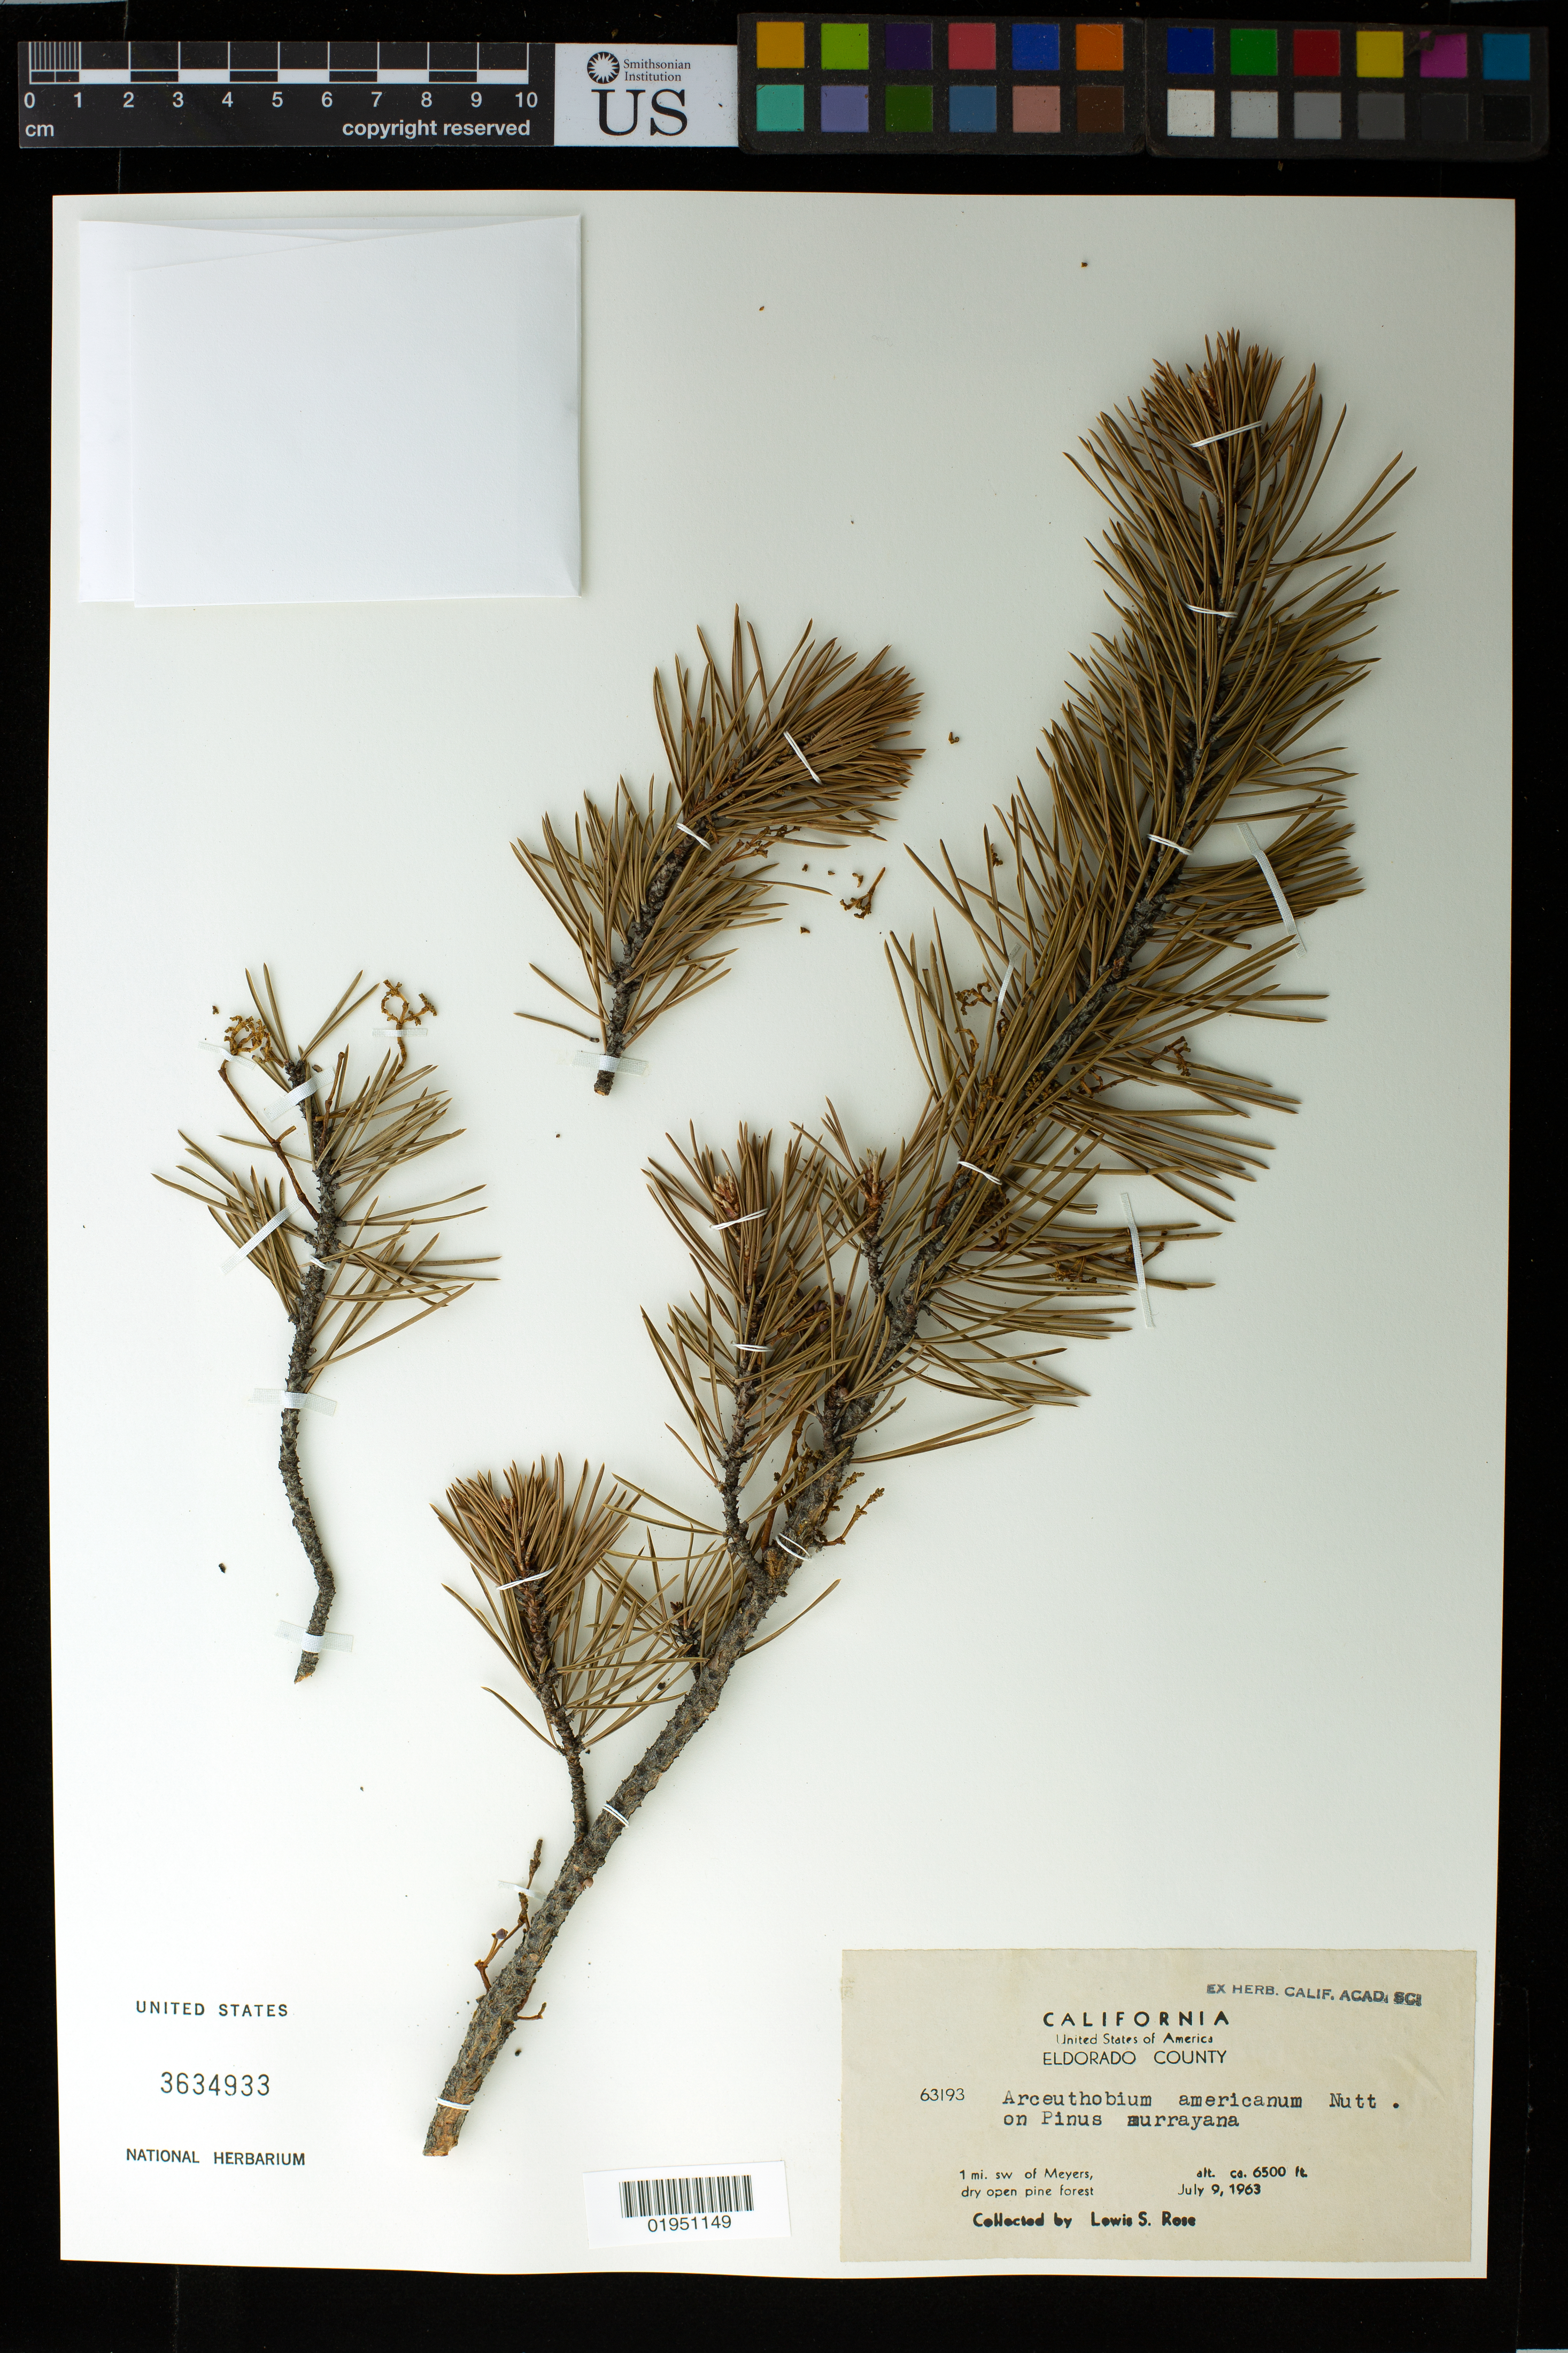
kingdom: Plantae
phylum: Tracheophyta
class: Magnoliopsida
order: Santalales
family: Viscaceae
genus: Arceuthobium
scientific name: Arceuthobium americanum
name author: Nutt. ex A. Gray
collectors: L. S. Rose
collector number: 63193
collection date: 1963-07-09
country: United States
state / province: California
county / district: El Dorado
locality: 1 mi. sw of Meyers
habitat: dry open pine forest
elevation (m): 1981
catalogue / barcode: US 3634933